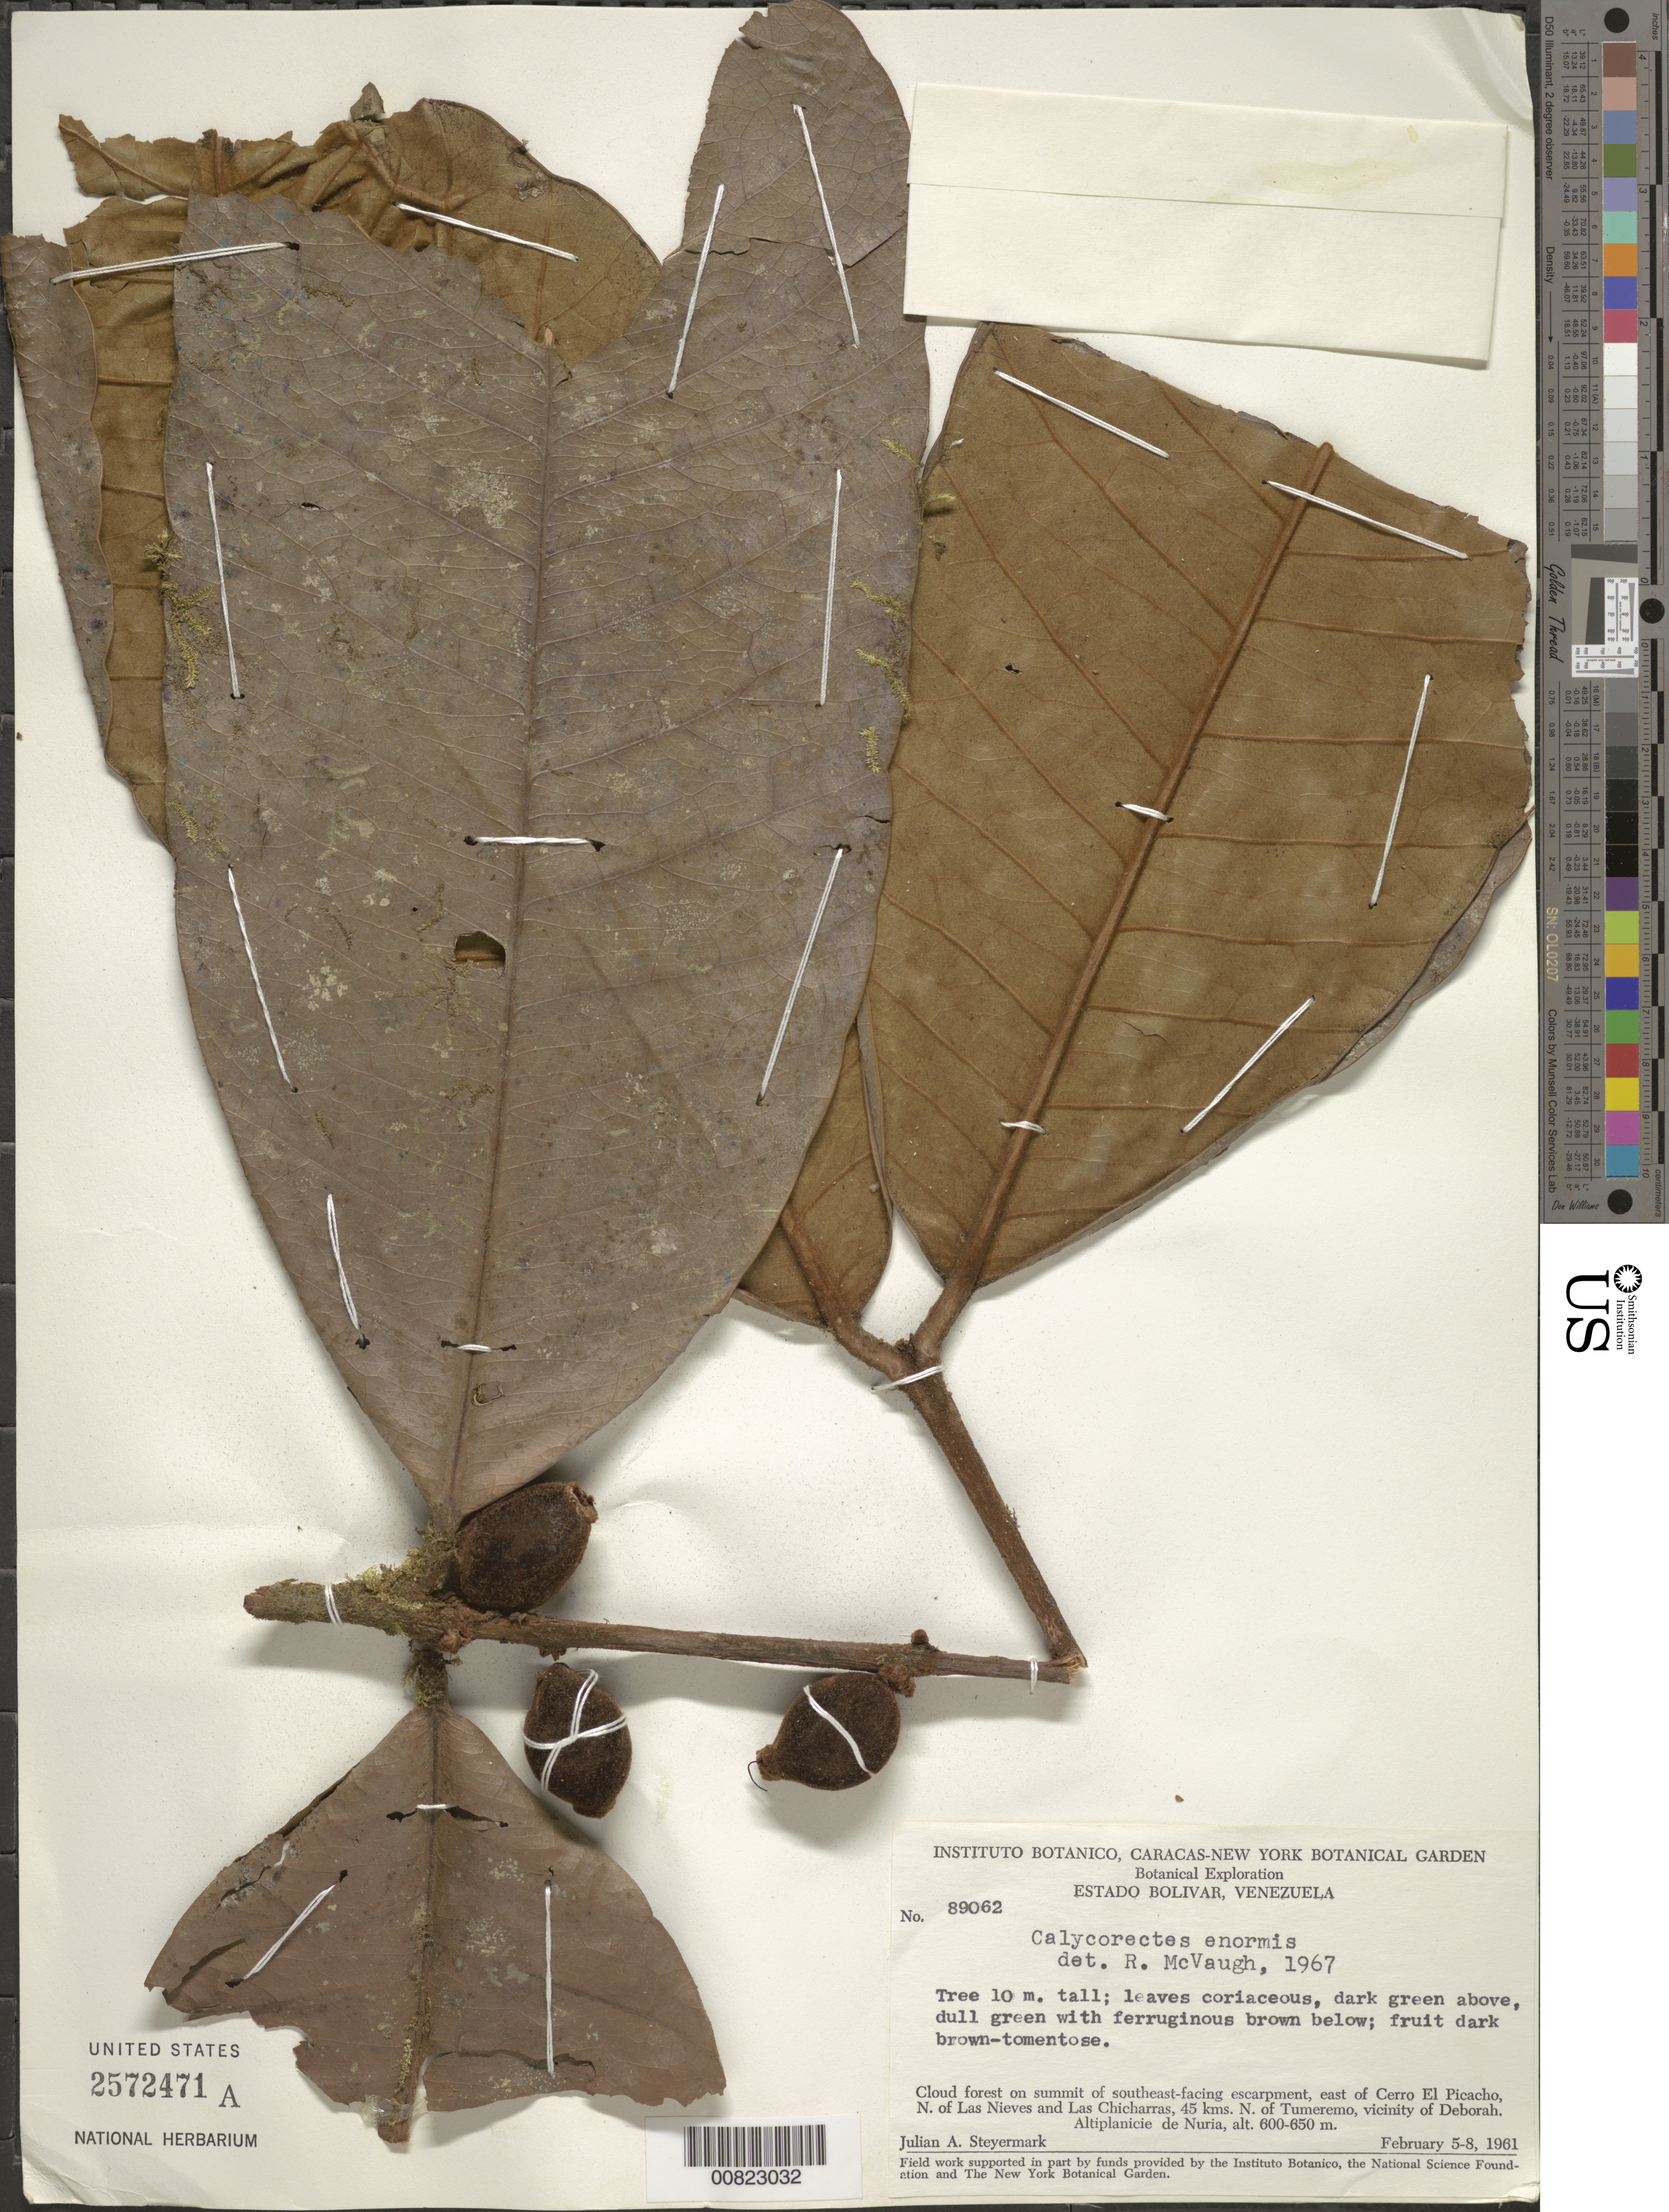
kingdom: Plantae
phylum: Tracheophyta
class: Magnoliopsida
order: Myrtales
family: Myrtaceae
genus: Eugenia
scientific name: Eugenia enormis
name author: (McVaugh) Mattos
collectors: J. Steyermark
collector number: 89062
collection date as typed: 5-Feb-61 to 8-Feb-61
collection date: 1961-02-05/1961-02-08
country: Venezuela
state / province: Bolívar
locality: Cerro El Picacho, N of Las Nieves & Las Chicharras, 45 km N of Tumeremo, vic of Deborah, Altiplanicie de Nuria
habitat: Cloud forest on summit of SE facing escarpment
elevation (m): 600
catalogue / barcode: US 2572471A